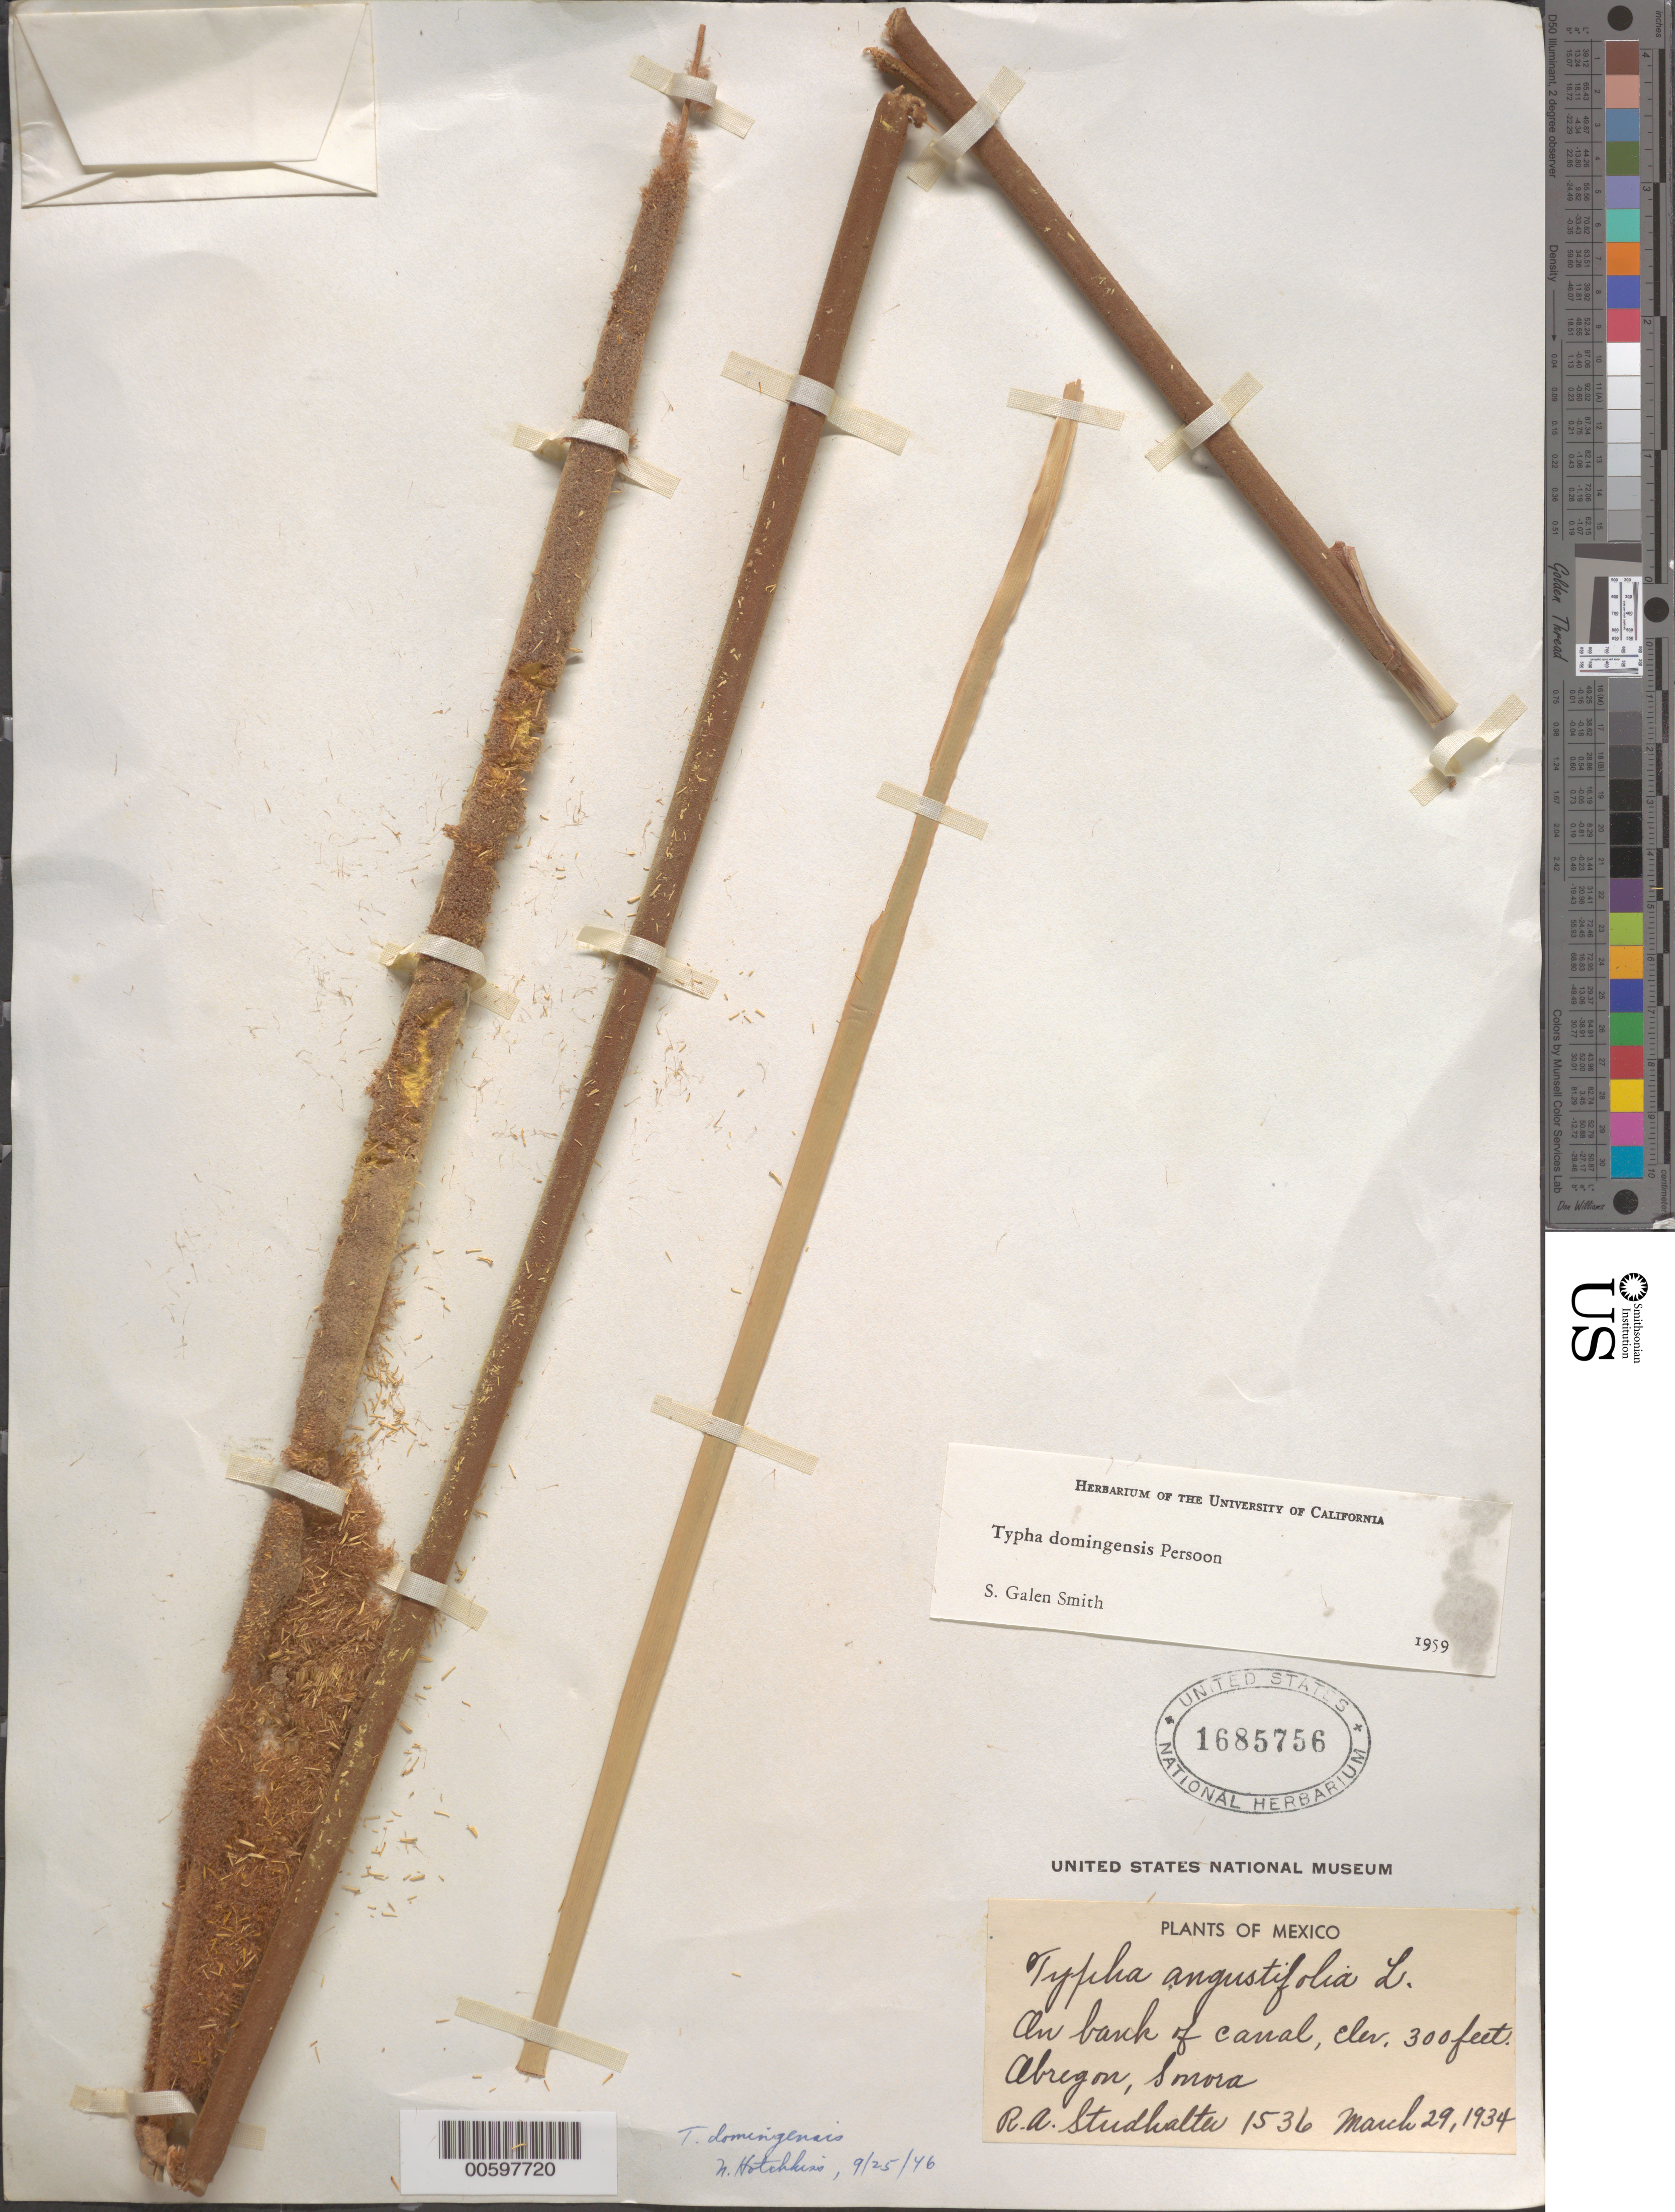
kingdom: Plantae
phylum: Tracheophyta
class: Liliopsida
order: Poales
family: Typhaceae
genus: Typha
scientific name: Typha domingensis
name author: Pers.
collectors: R. Studhalter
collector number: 1536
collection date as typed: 29 Mar 1934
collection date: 1934-03-29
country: Mexico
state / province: Sonora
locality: Abregon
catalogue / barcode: US 1685756